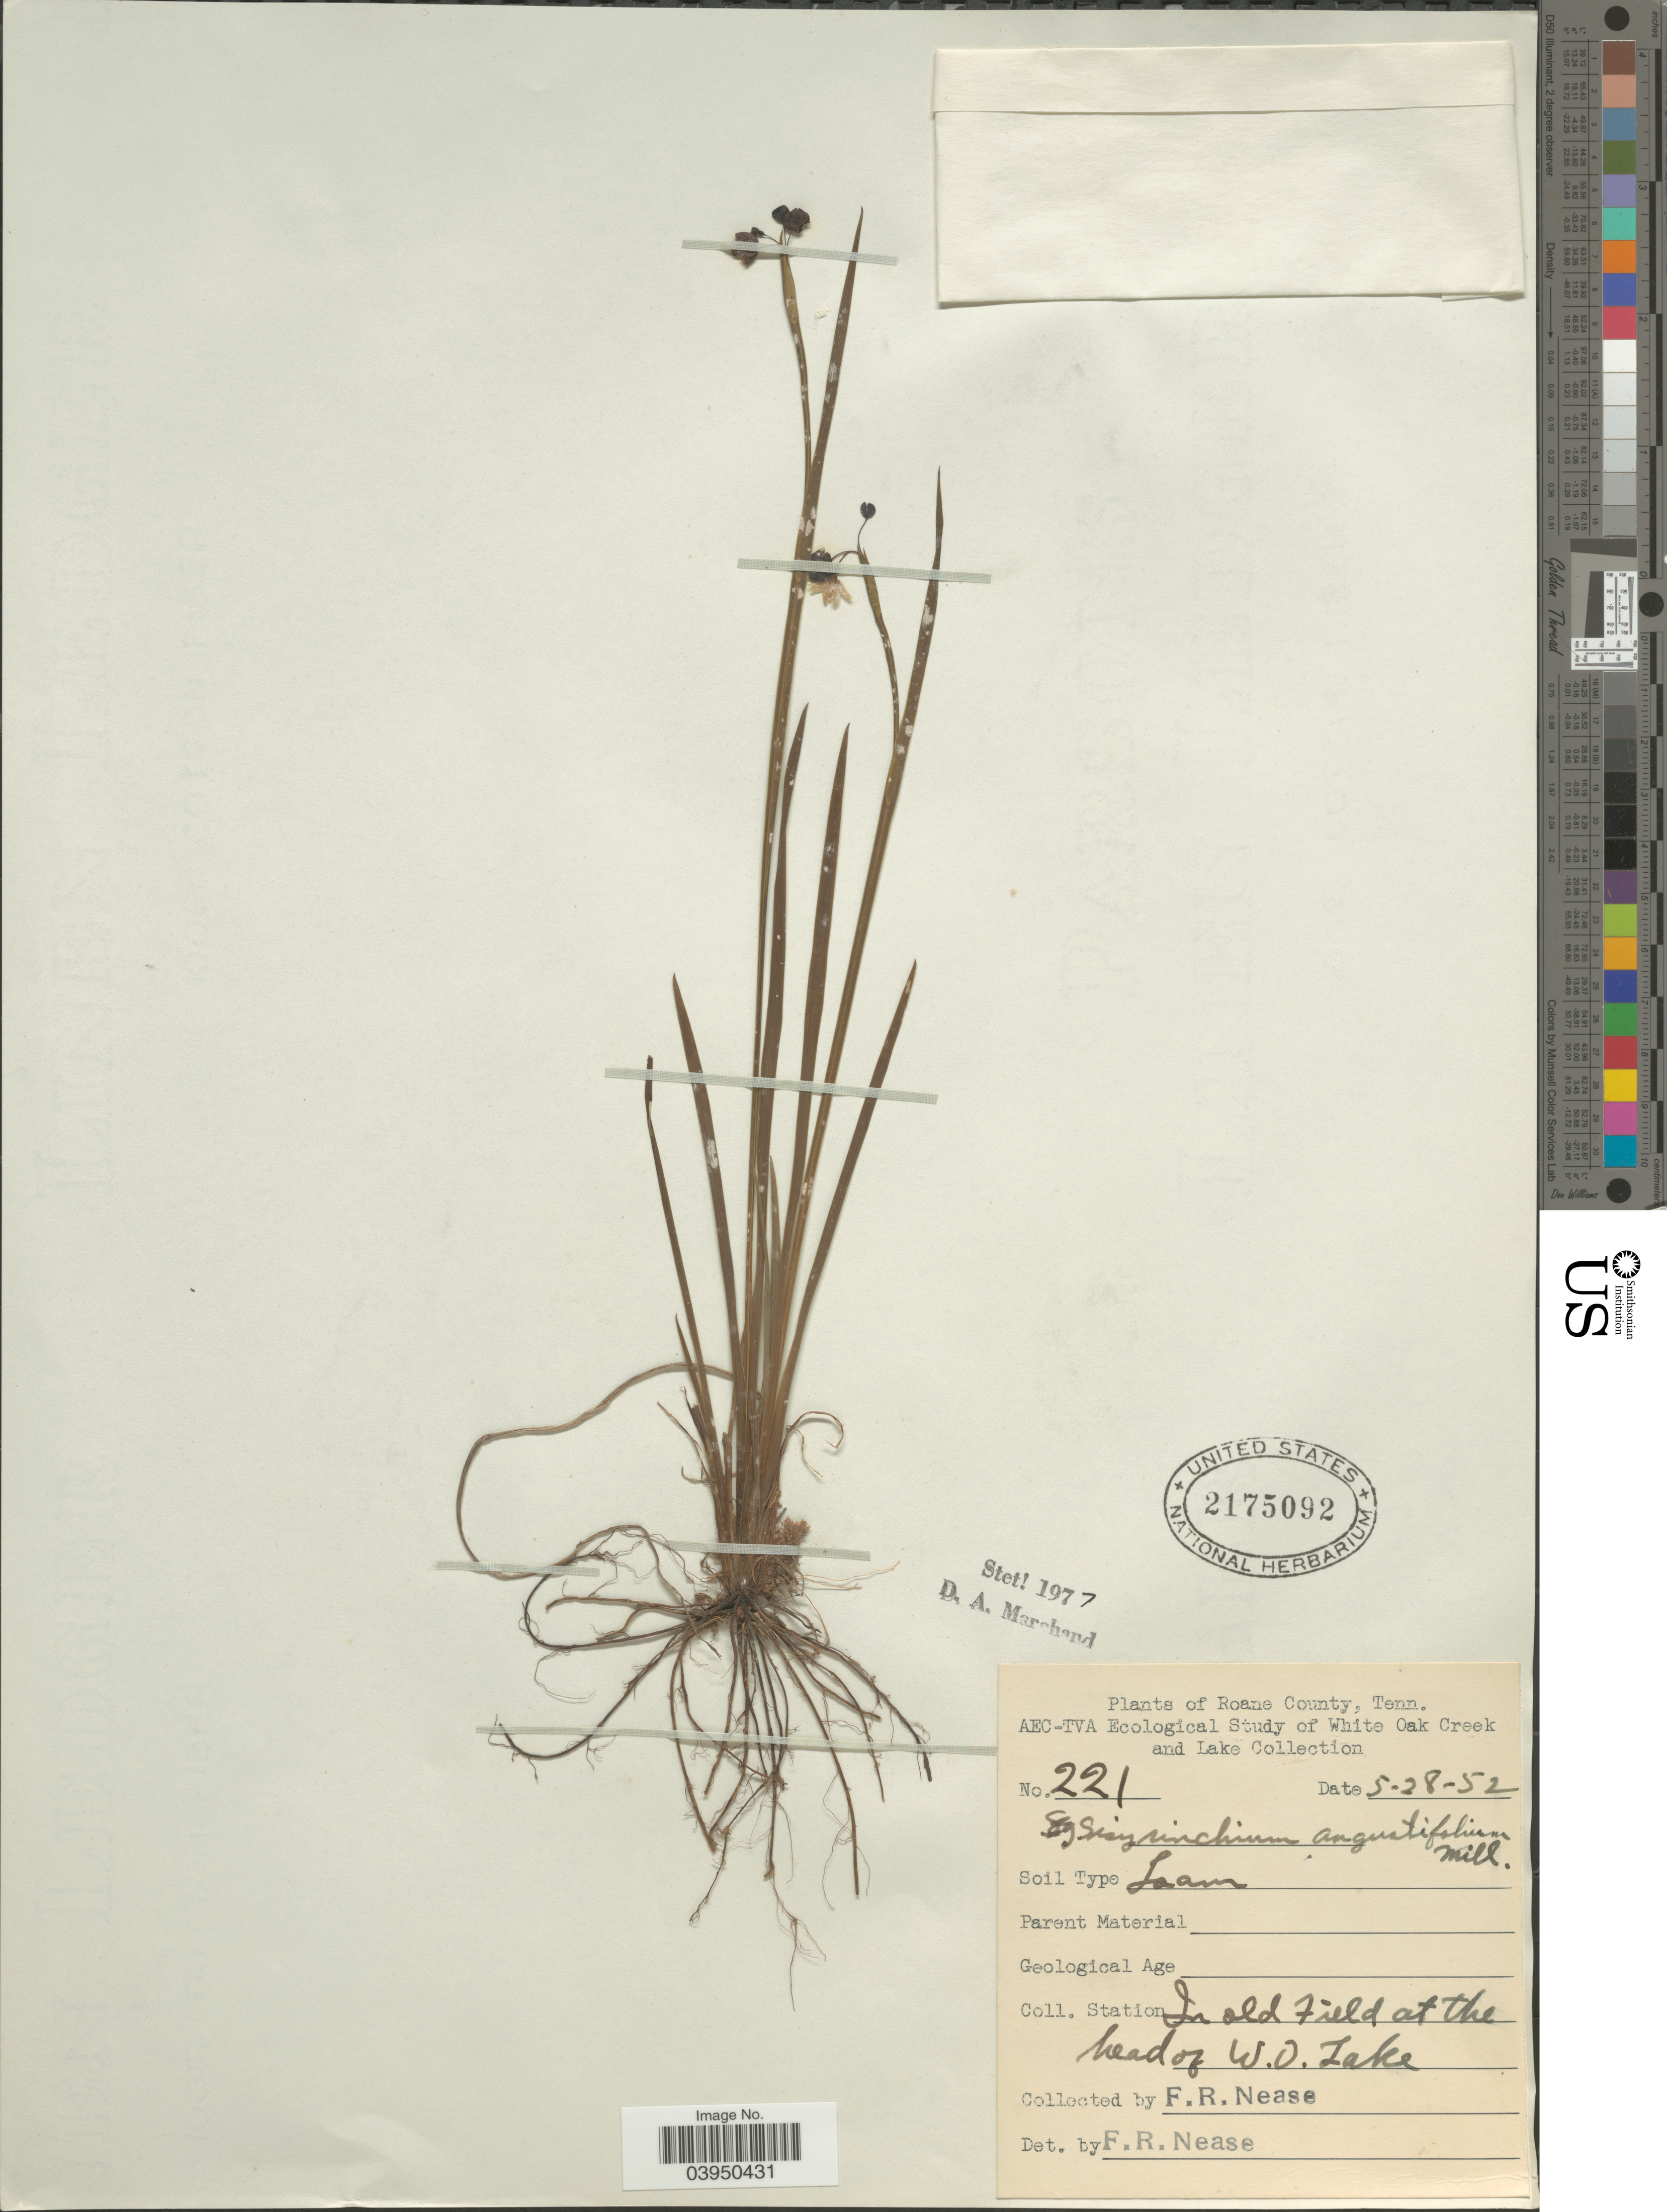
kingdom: Plantae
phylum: Tracheophyta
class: Liliopsida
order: Asparagales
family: Iridaceae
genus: Sisyrinchium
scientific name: Sisyrinchium angustifolium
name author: Mill.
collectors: F. Nease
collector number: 221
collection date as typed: Transcribed d/m/y: 28/5/52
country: United States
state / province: Tennessee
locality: Roane County. Station in old field at the head of W.O. Lake.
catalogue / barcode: US 2175092